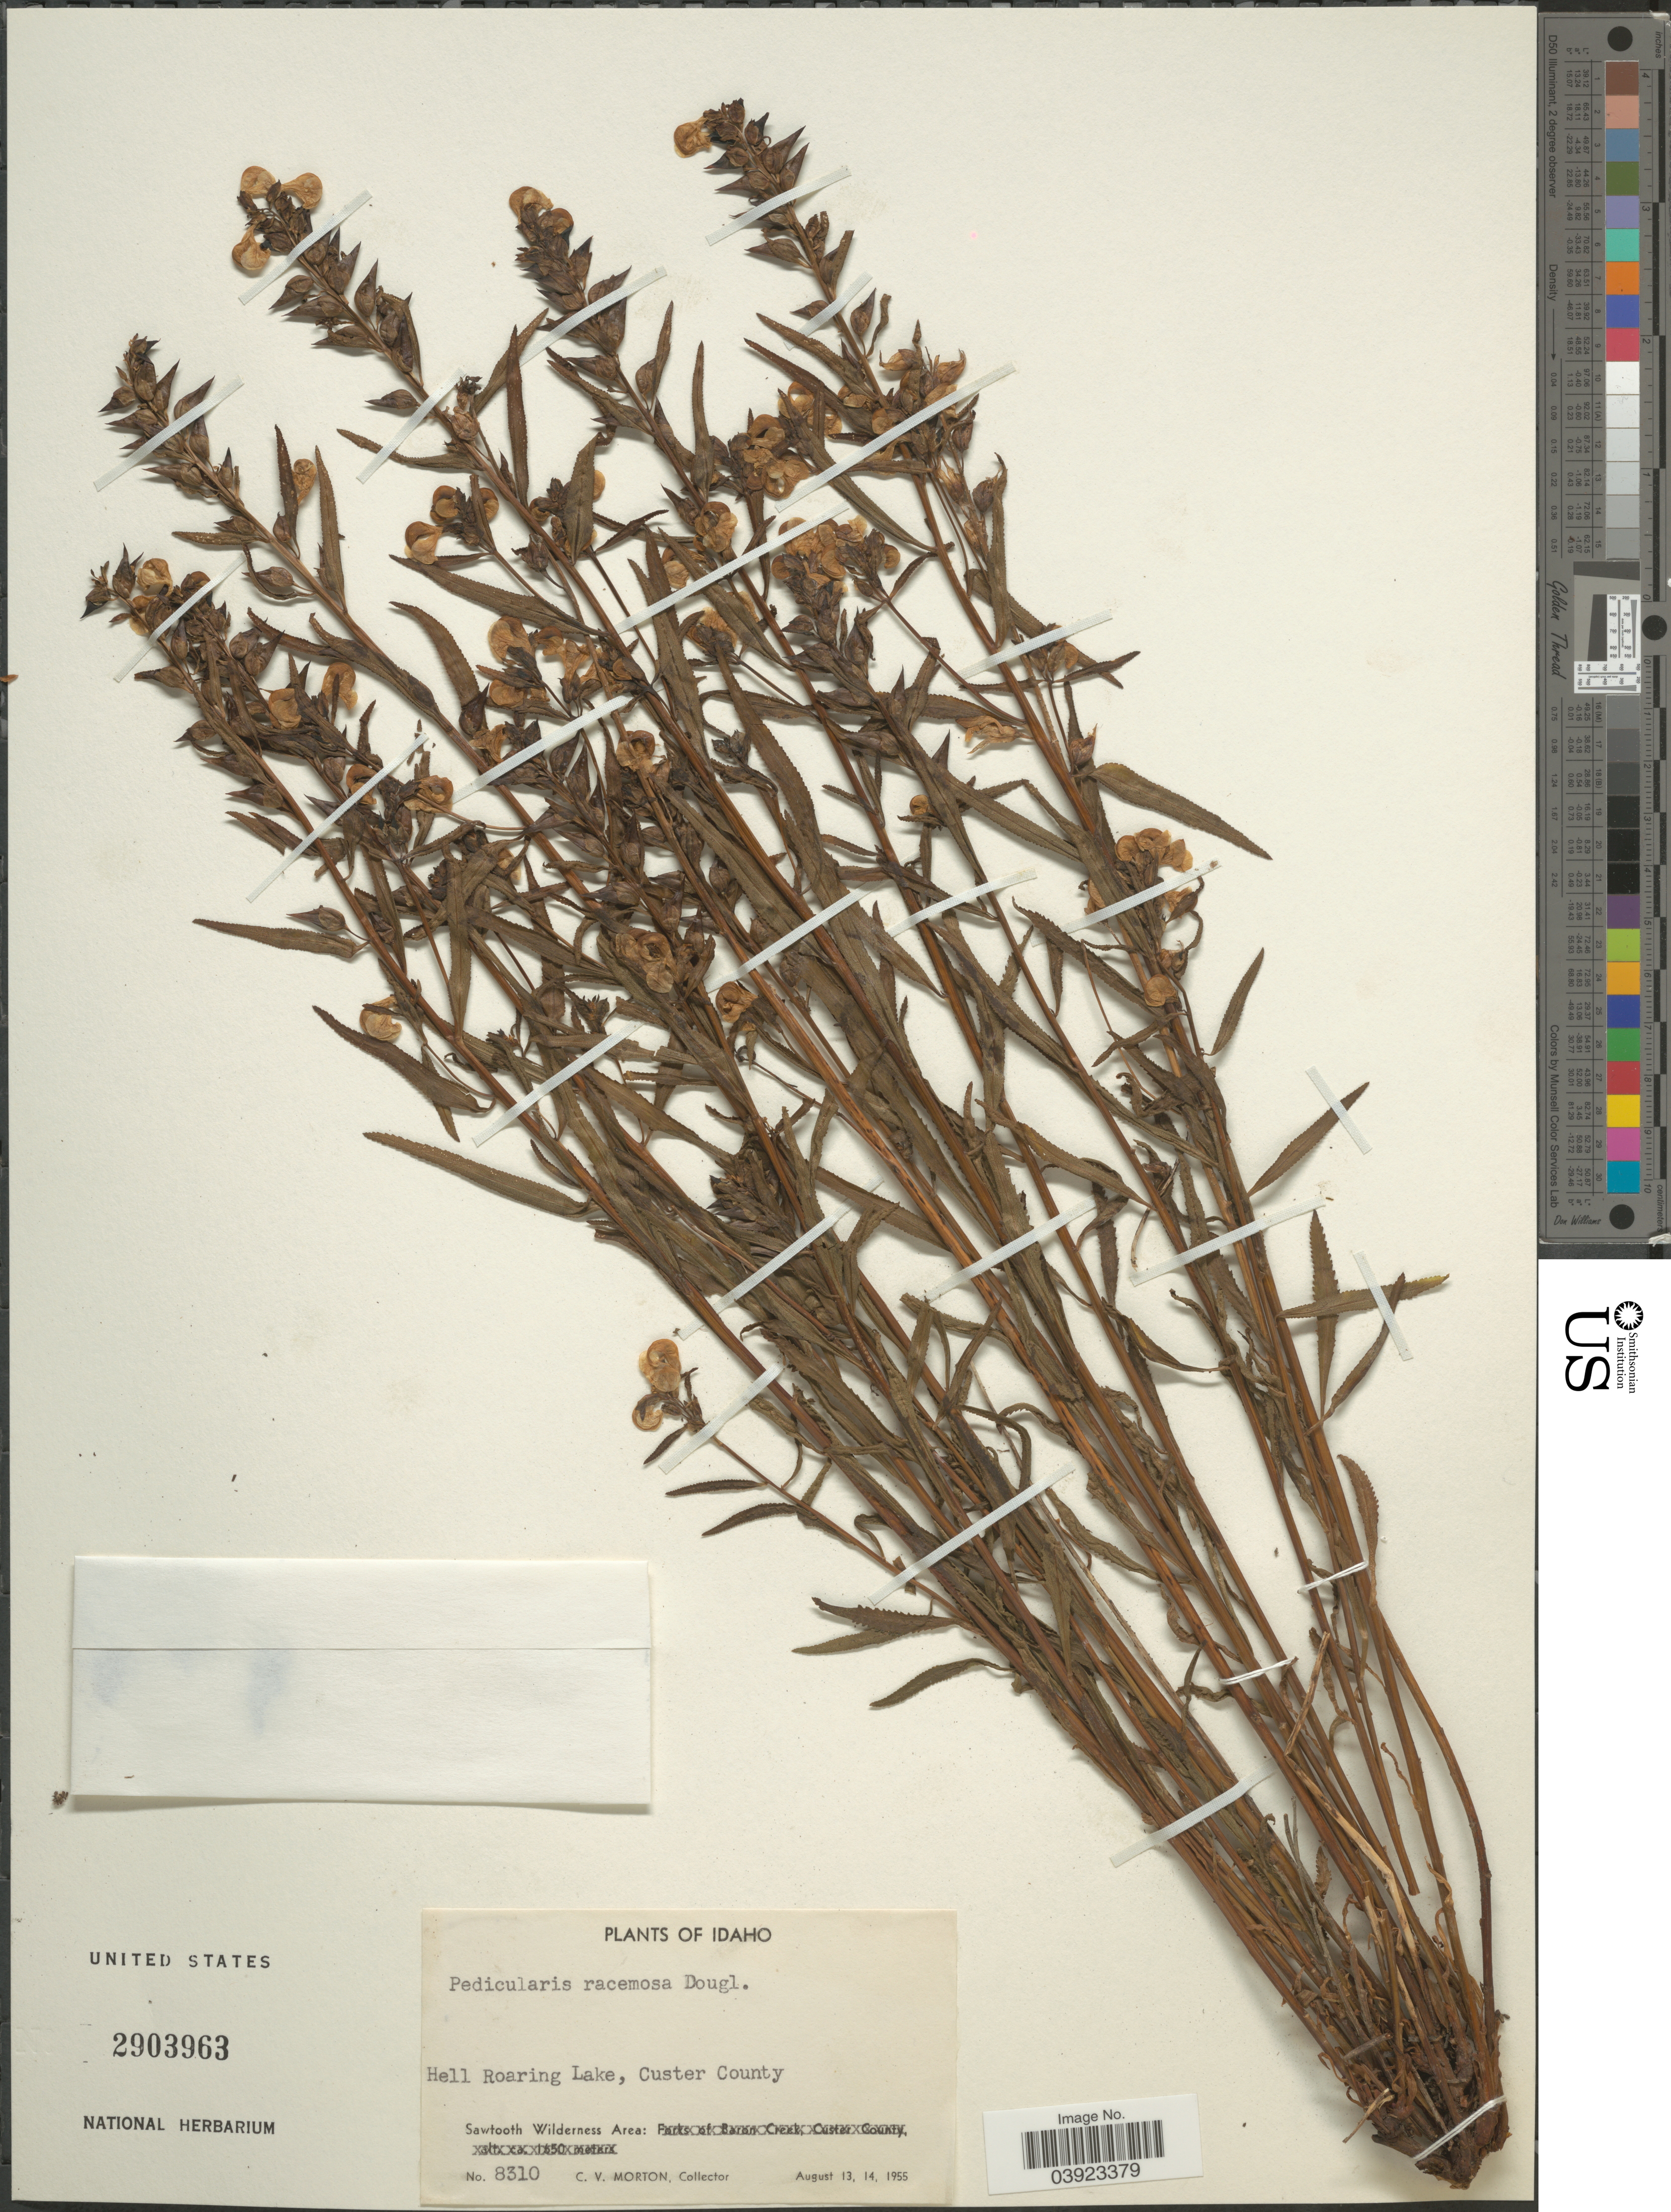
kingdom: Plantae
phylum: Tracheophyta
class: Magnoliopsida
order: Lamiales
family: Orobanchaceae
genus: Pedicularis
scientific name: Pedicularis racemosa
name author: Douglas ex Benth.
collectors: C. V. Morton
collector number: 8310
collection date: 1955-08-13/1955-08-14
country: United States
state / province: Idaho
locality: Hell Roaring Lake, Custer County. Sawtooth Wilderness Area.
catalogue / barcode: US 2903963